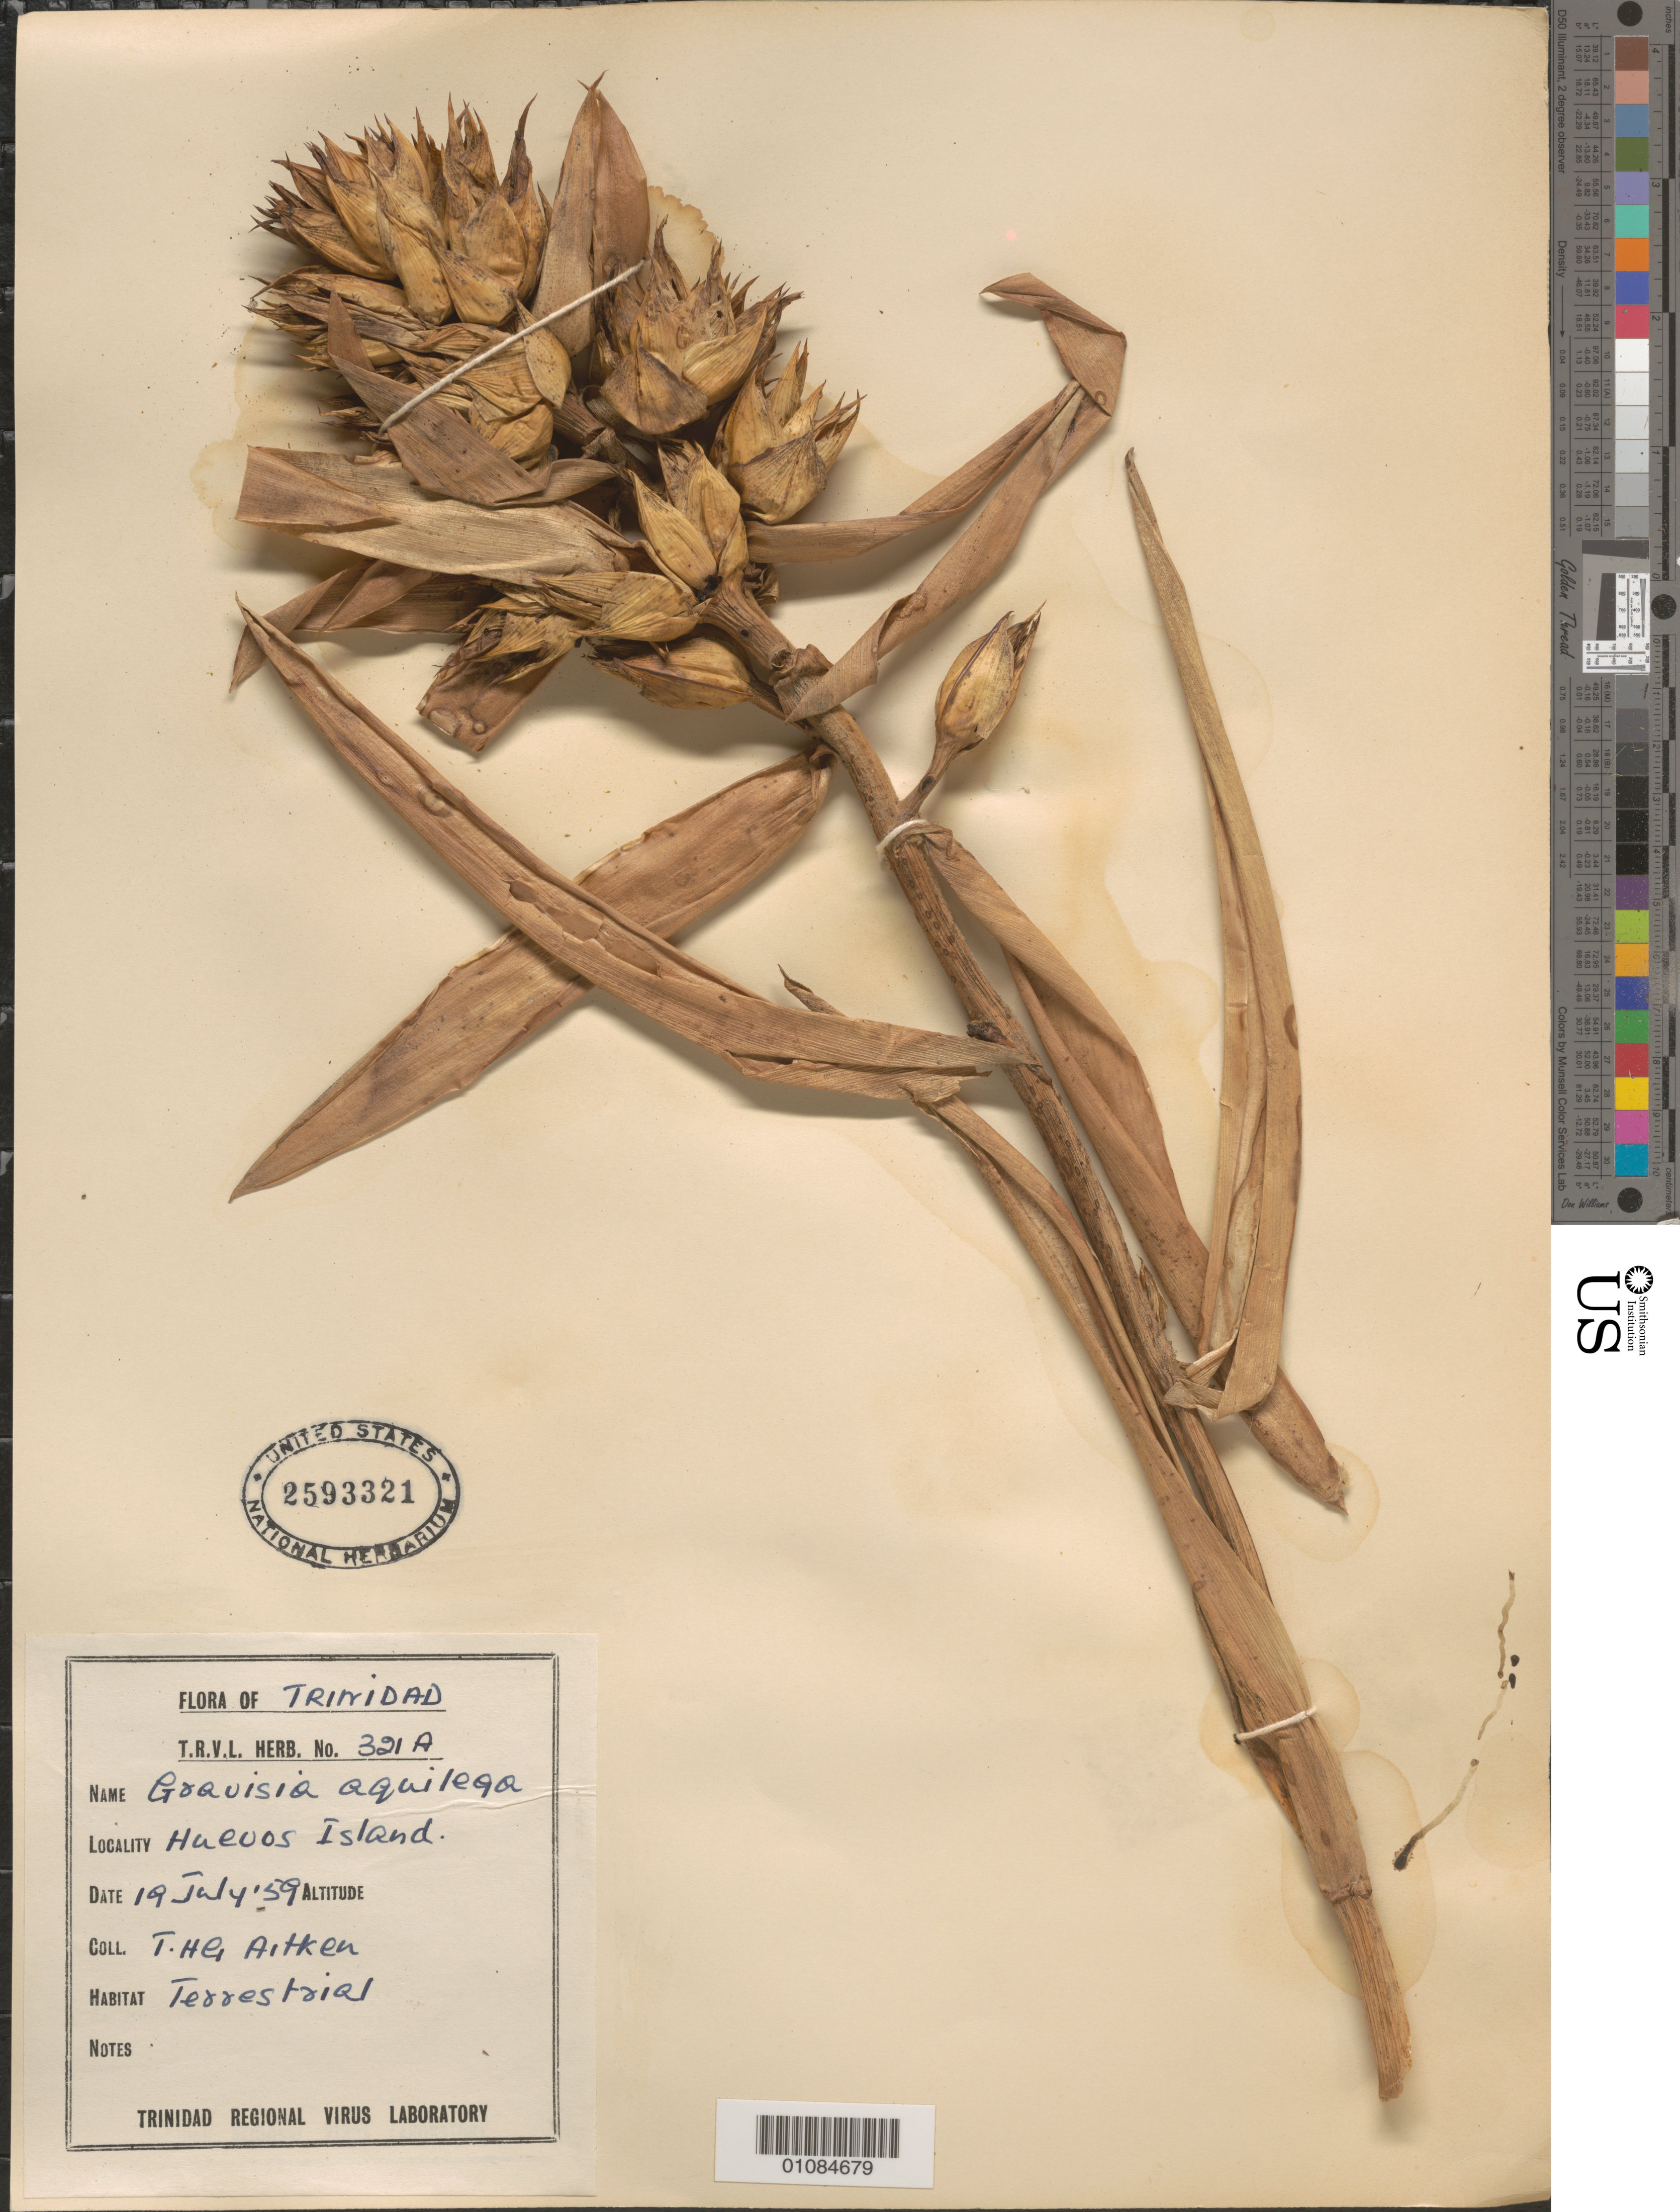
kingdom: Plantae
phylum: Tracheophyta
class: Liliopsida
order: Poales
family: Bromeliaceae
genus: Aechmea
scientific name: Aechmea aquilega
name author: (Salisb.) Griseb.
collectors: T. Aitken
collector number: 321A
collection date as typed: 19 Jul 1959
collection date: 1959-07-19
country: Trinidad and Tobago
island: Trinidad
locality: Huevos Island.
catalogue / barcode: US 2593321